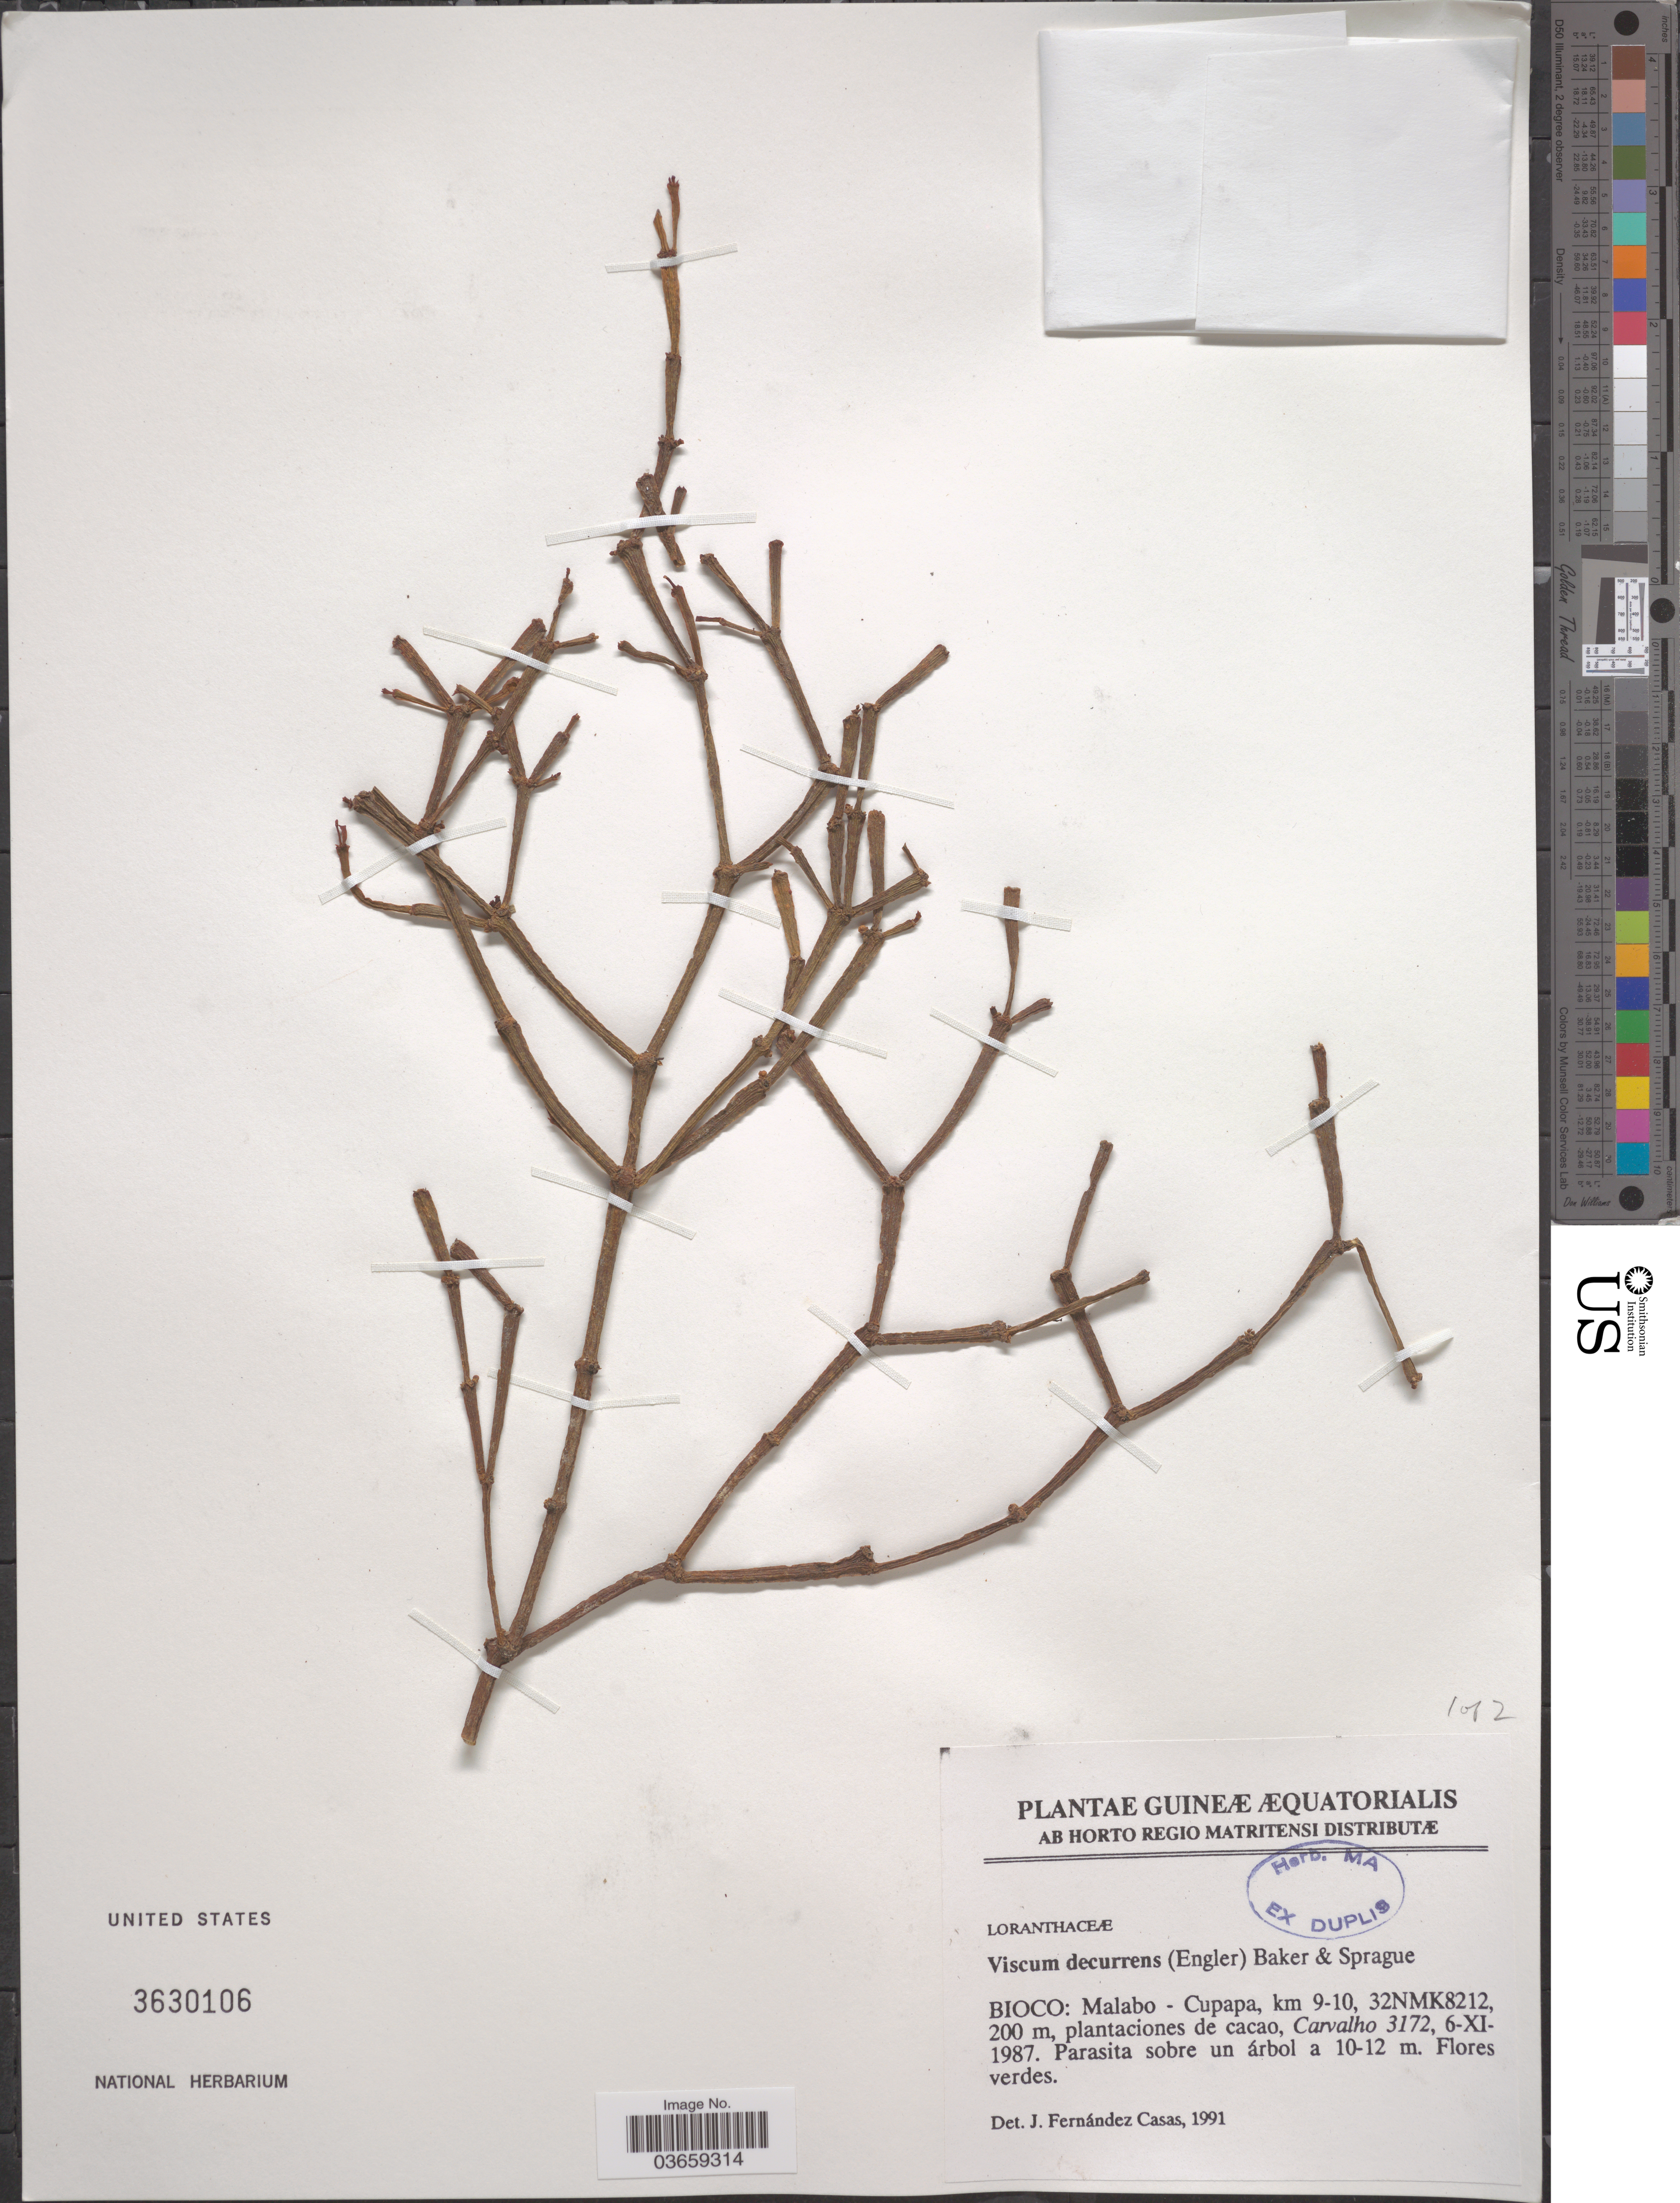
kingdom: Plantae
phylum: Tracheophyta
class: Magnoliopsida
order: Santalales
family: Viscaceae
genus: Viscum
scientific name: Viscum decurrens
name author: (Engl.) Baker & Sprague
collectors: Carvalho, --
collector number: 3172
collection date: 1987-11-06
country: Equatorial Guinea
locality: Guineæ Æquatorialis. Bioco: Malabo - Cupapa, km 9-10, 32NMK8212, plantaciones de cacao.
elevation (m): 200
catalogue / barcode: US 3630106